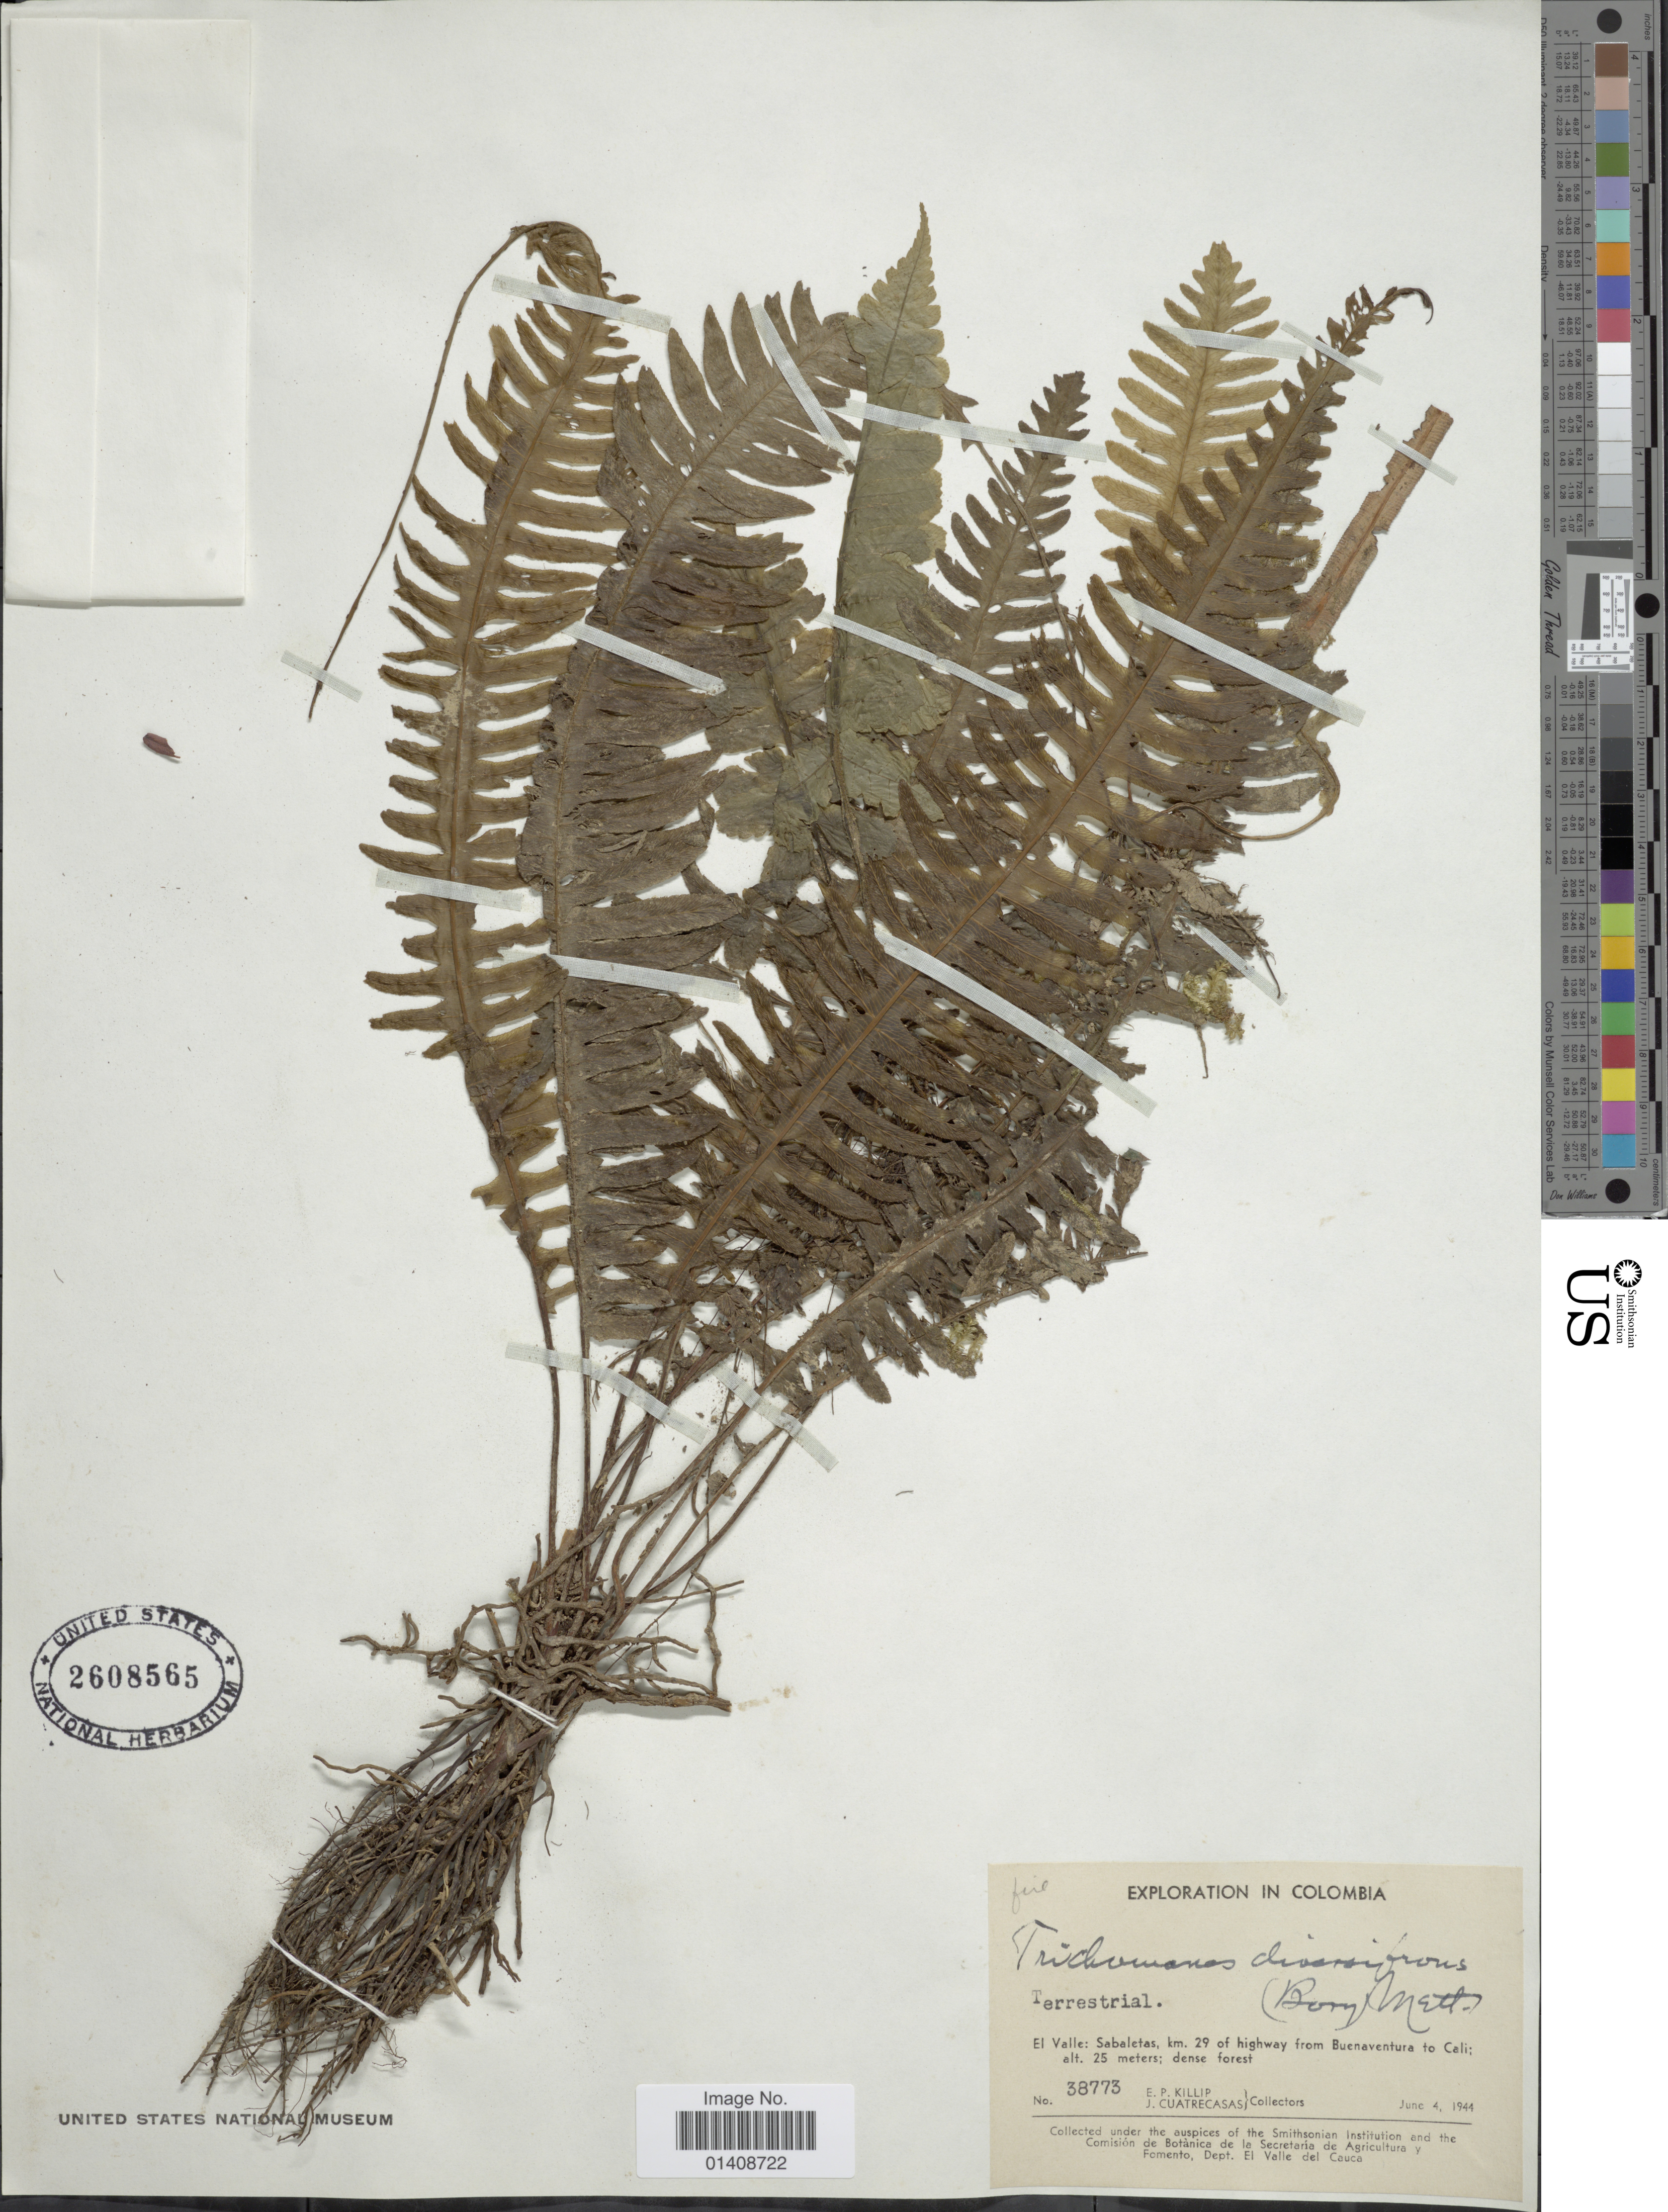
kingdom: Plantae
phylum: Tracheophyta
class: Polypodiopsida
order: Hymenophyllales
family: Hymenophyllaceae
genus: Trichomanes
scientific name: Trichomanes diversifrons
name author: (Bory) Mett. ex Sadeb.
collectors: E. P. Killip & J. Cuatrecasas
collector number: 38773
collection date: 1944-06-04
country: Colombia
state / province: Valle del Cauca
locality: El Valle: Sabaletas, km. 29 of highway from Buenaventura to Cali.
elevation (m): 25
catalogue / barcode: US 2608565